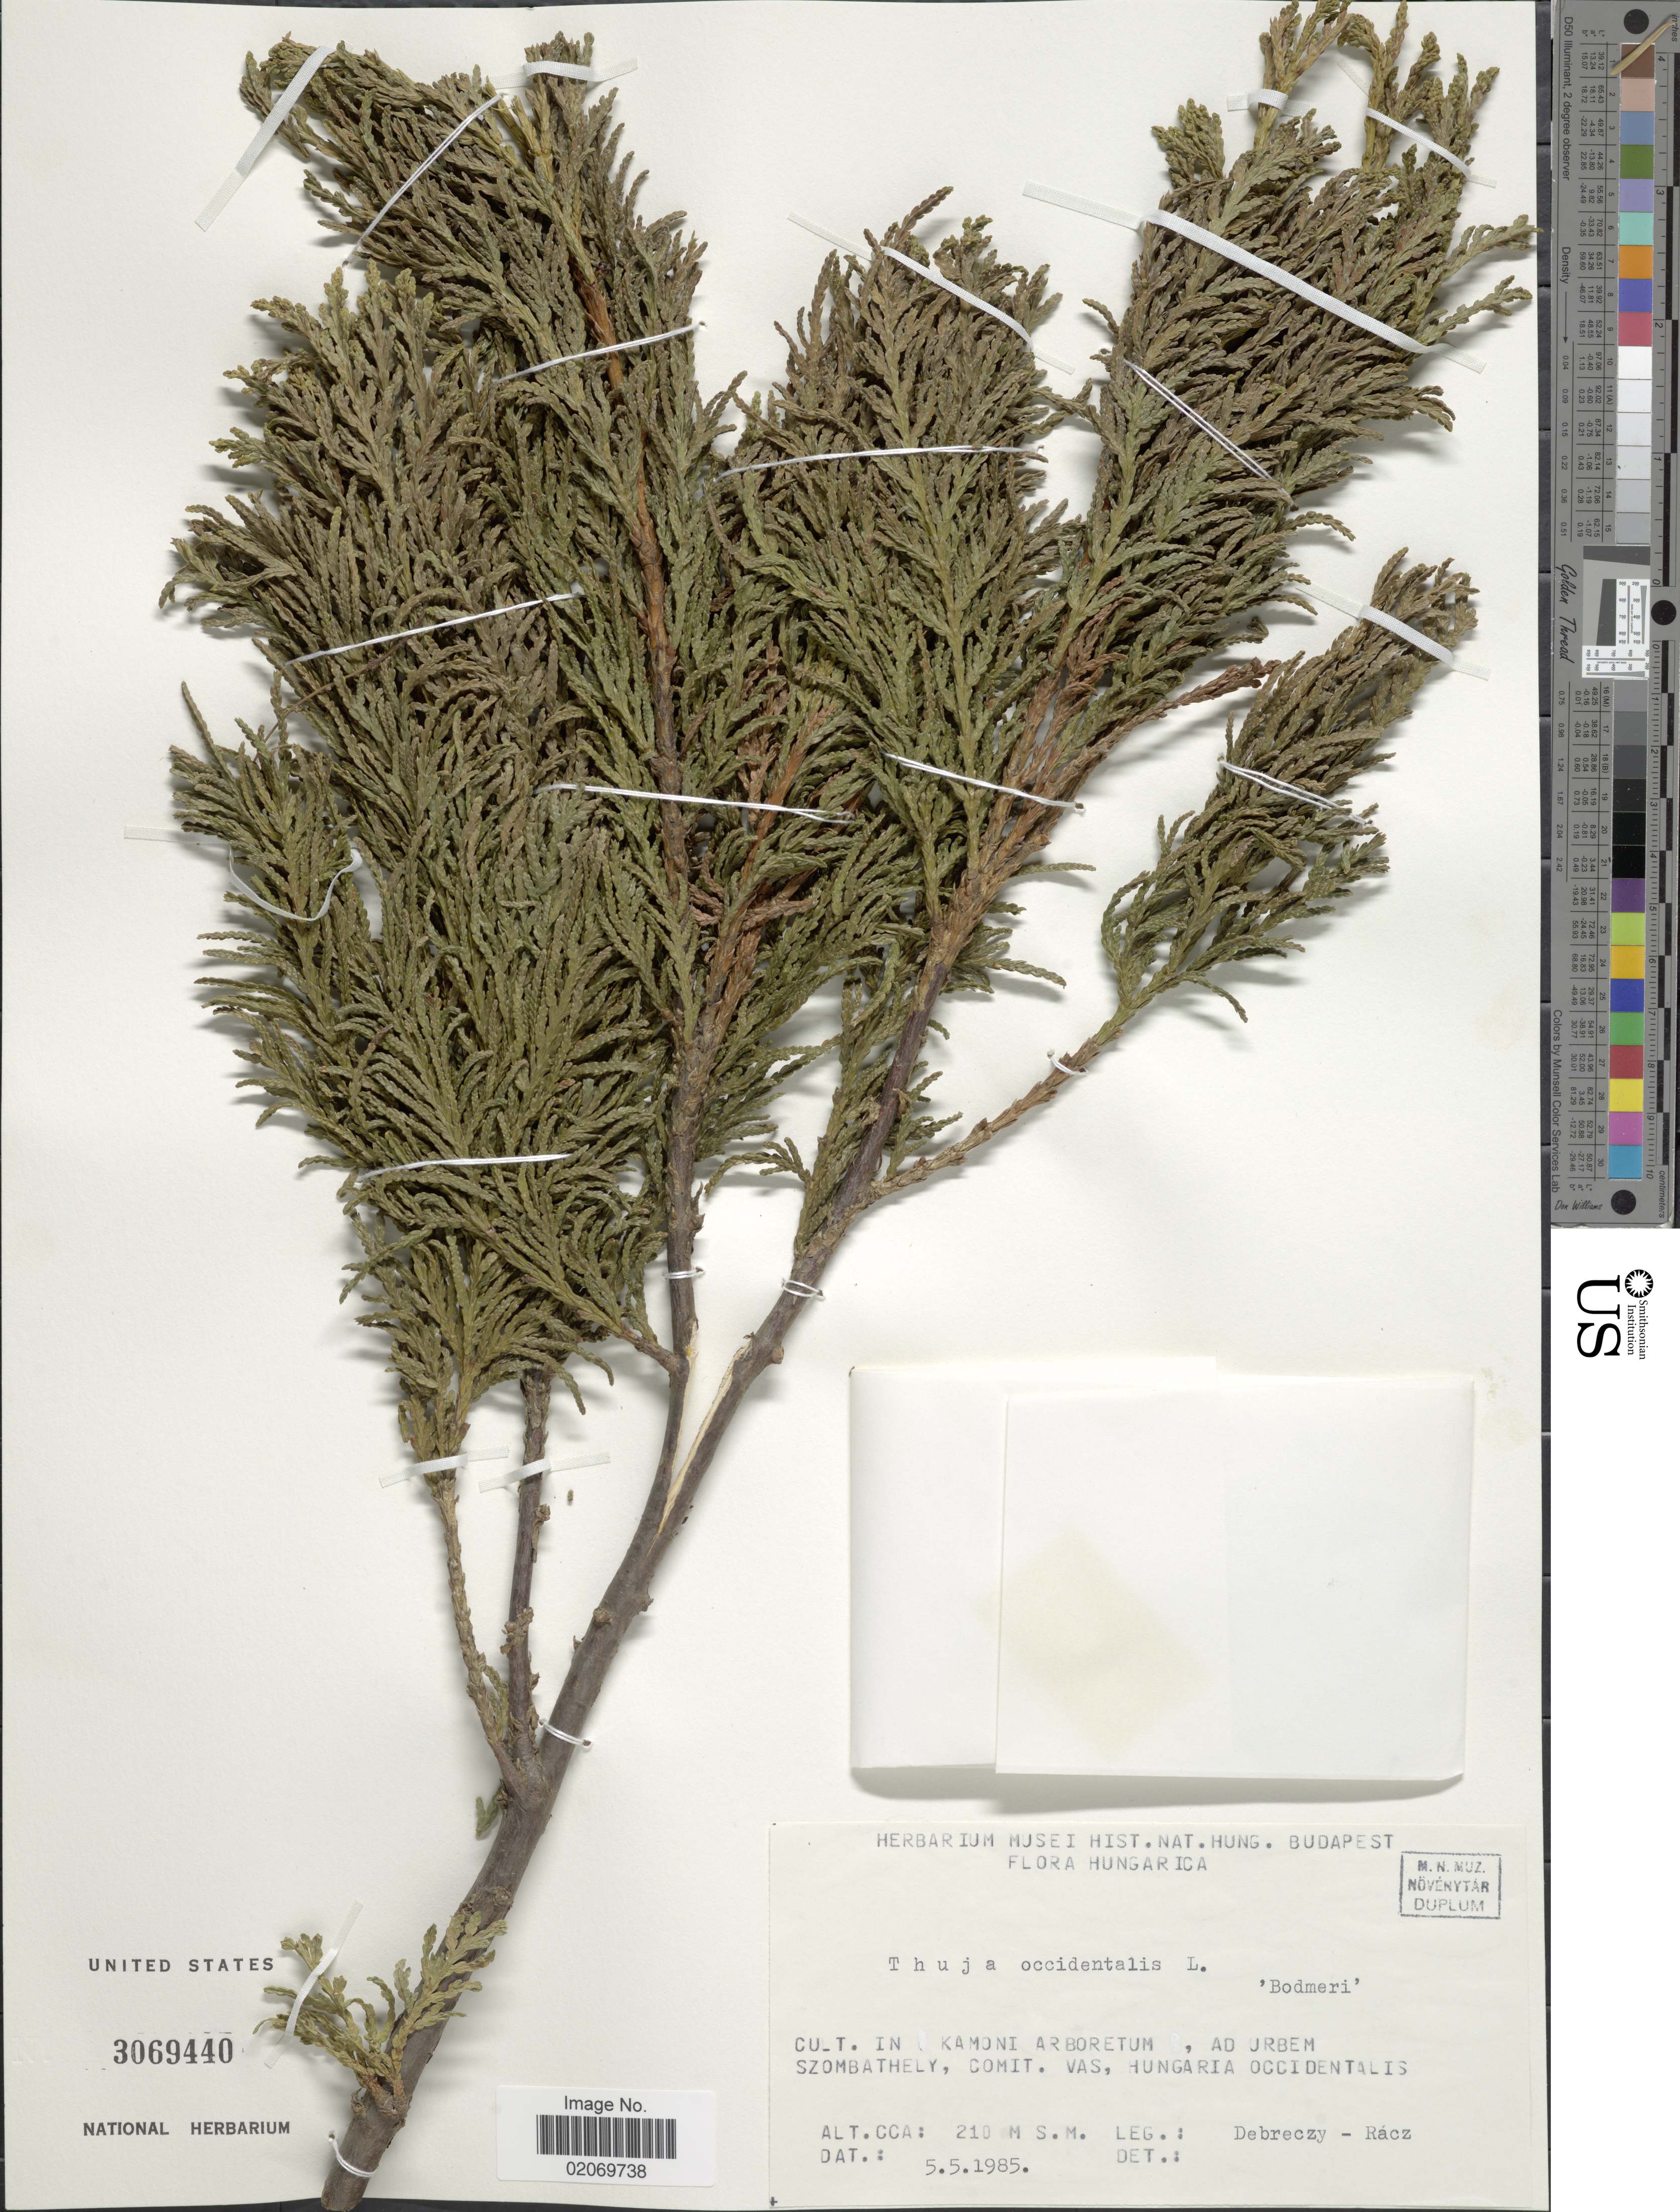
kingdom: Plantae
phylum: Tracheophyta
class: Pinopsida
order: Pinales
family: Cupressaceae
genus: Thuja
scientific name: Thuja occidentalis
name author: L.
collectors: Debreczy & Rácz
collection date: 1985-05-05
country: Hungary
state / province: Szombathely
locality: In Kamoni Arboretum, ad urbem Szombathely, comit. vas Hungaria Occidentalis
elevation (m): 210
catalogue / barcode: US 3069440